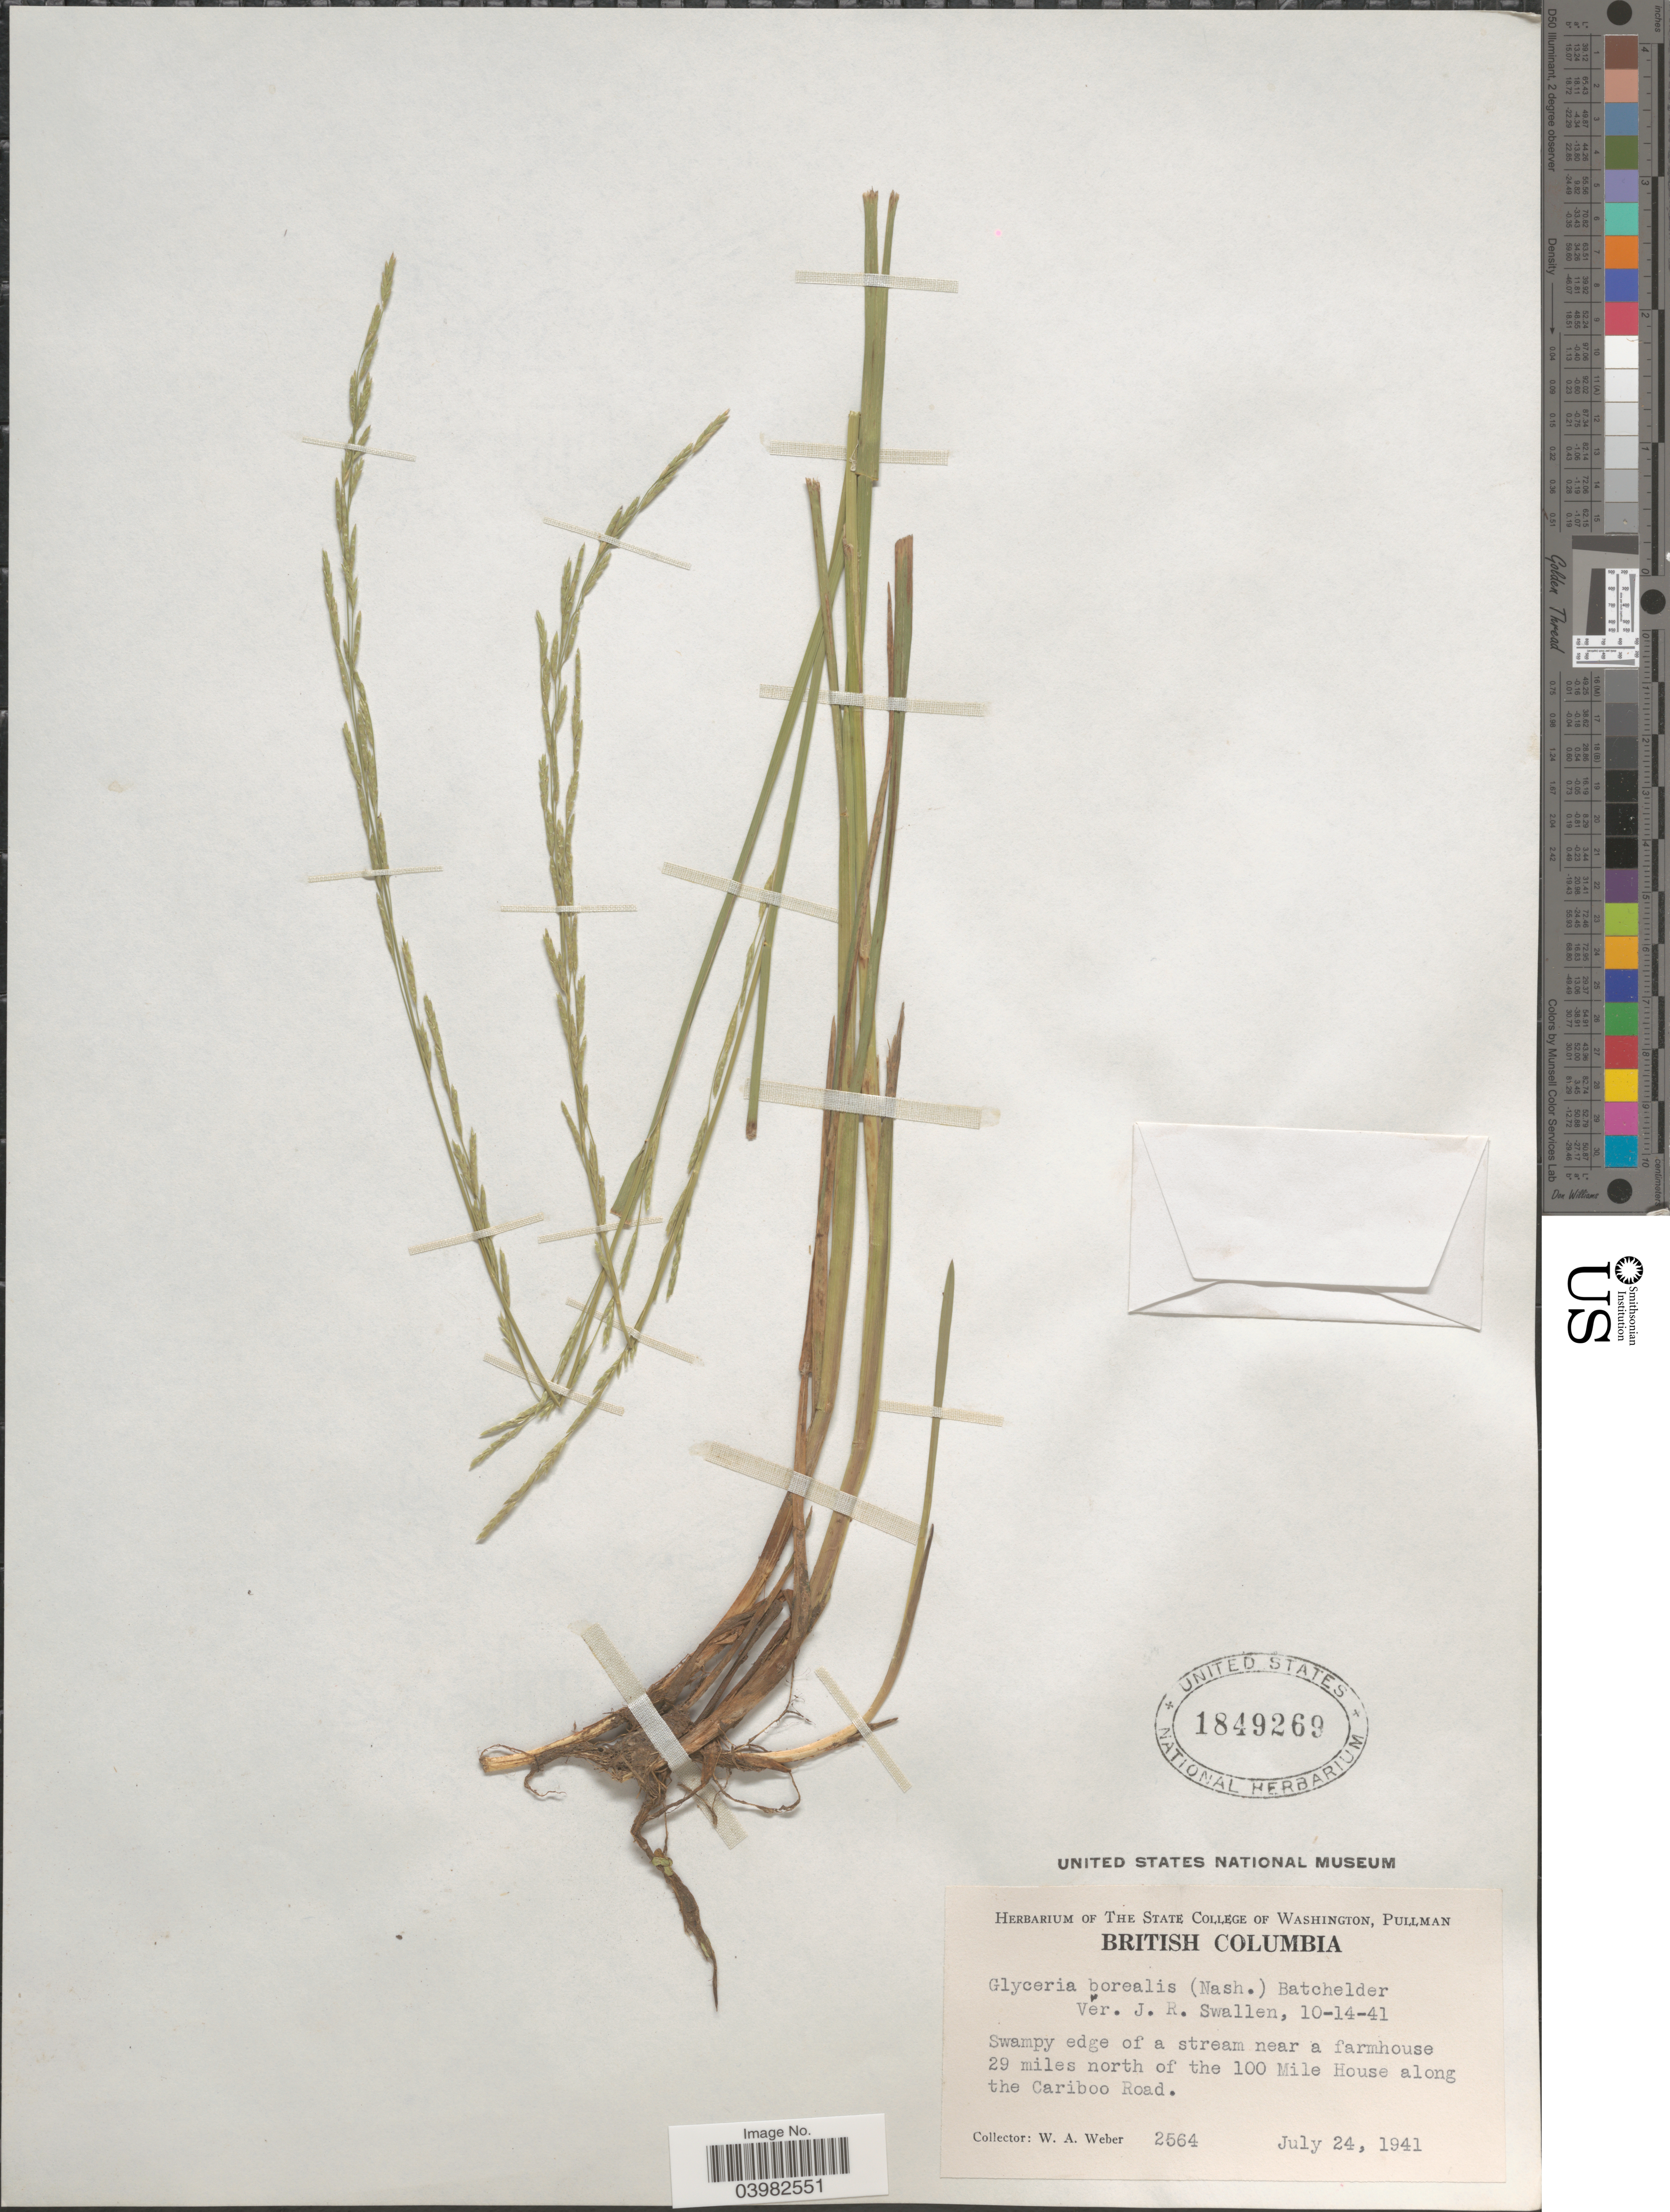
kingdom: Plantae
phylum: Tracheophyta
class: Liliopsida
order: Poales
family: Poaceae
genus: Glyceria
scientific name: Glyceria borealis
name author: (Nash) Batchelder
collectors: W. A. Weber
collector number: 2564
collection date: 1941-07-24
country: Canada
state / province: British Columbia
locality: Swampy edge of a stream near a farmhouse 29 miles north of the 100 Mile House along the Cariboo Road.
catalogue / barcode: US 1849269